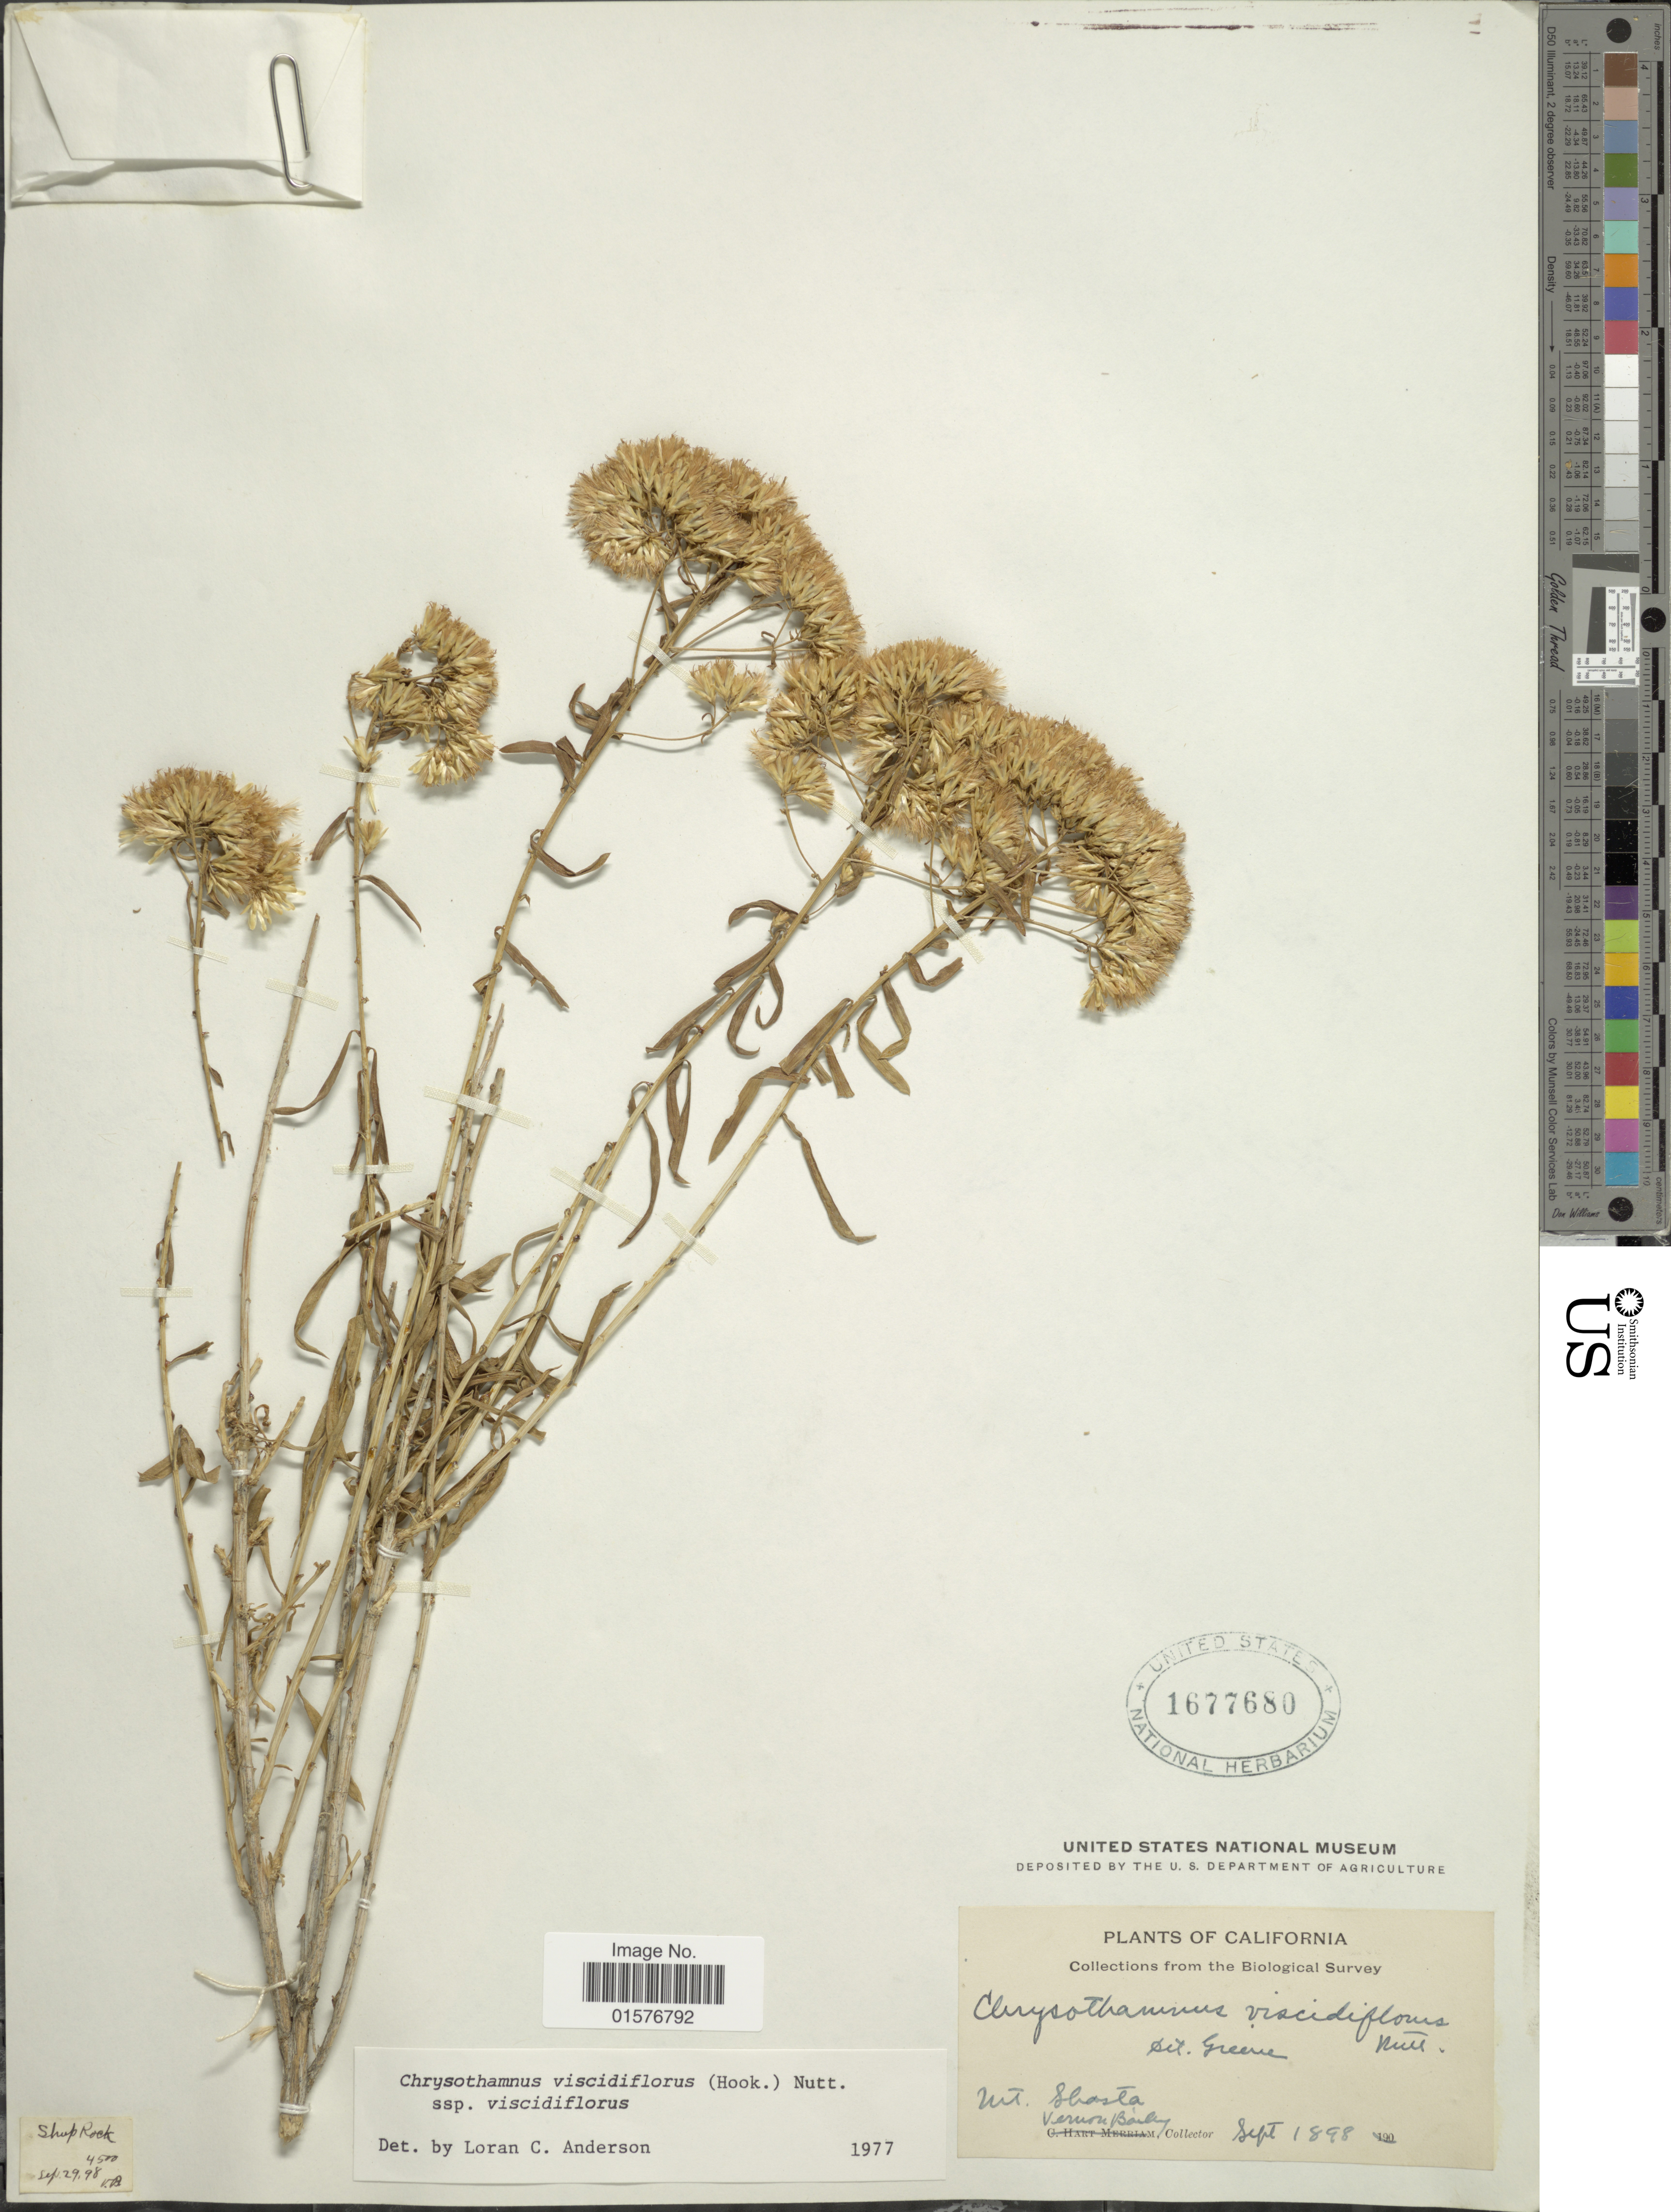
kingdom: Plantae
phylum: Tracheophyta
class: Magnoliopsida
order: Asterales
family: Asteraceae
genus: Chrysothamnus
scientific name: Chrysothamnus viscidiflorus subsp. viscidiflorus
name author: (Hook.) Nutt.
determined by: Urbatsch, Lowell E., Curator (LSU), Louisiana State University (UNITED STATES)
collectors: V. O. Bailey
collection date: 1898-09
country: United States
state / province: California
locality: Mt. Shosta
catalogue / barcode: US 1677680